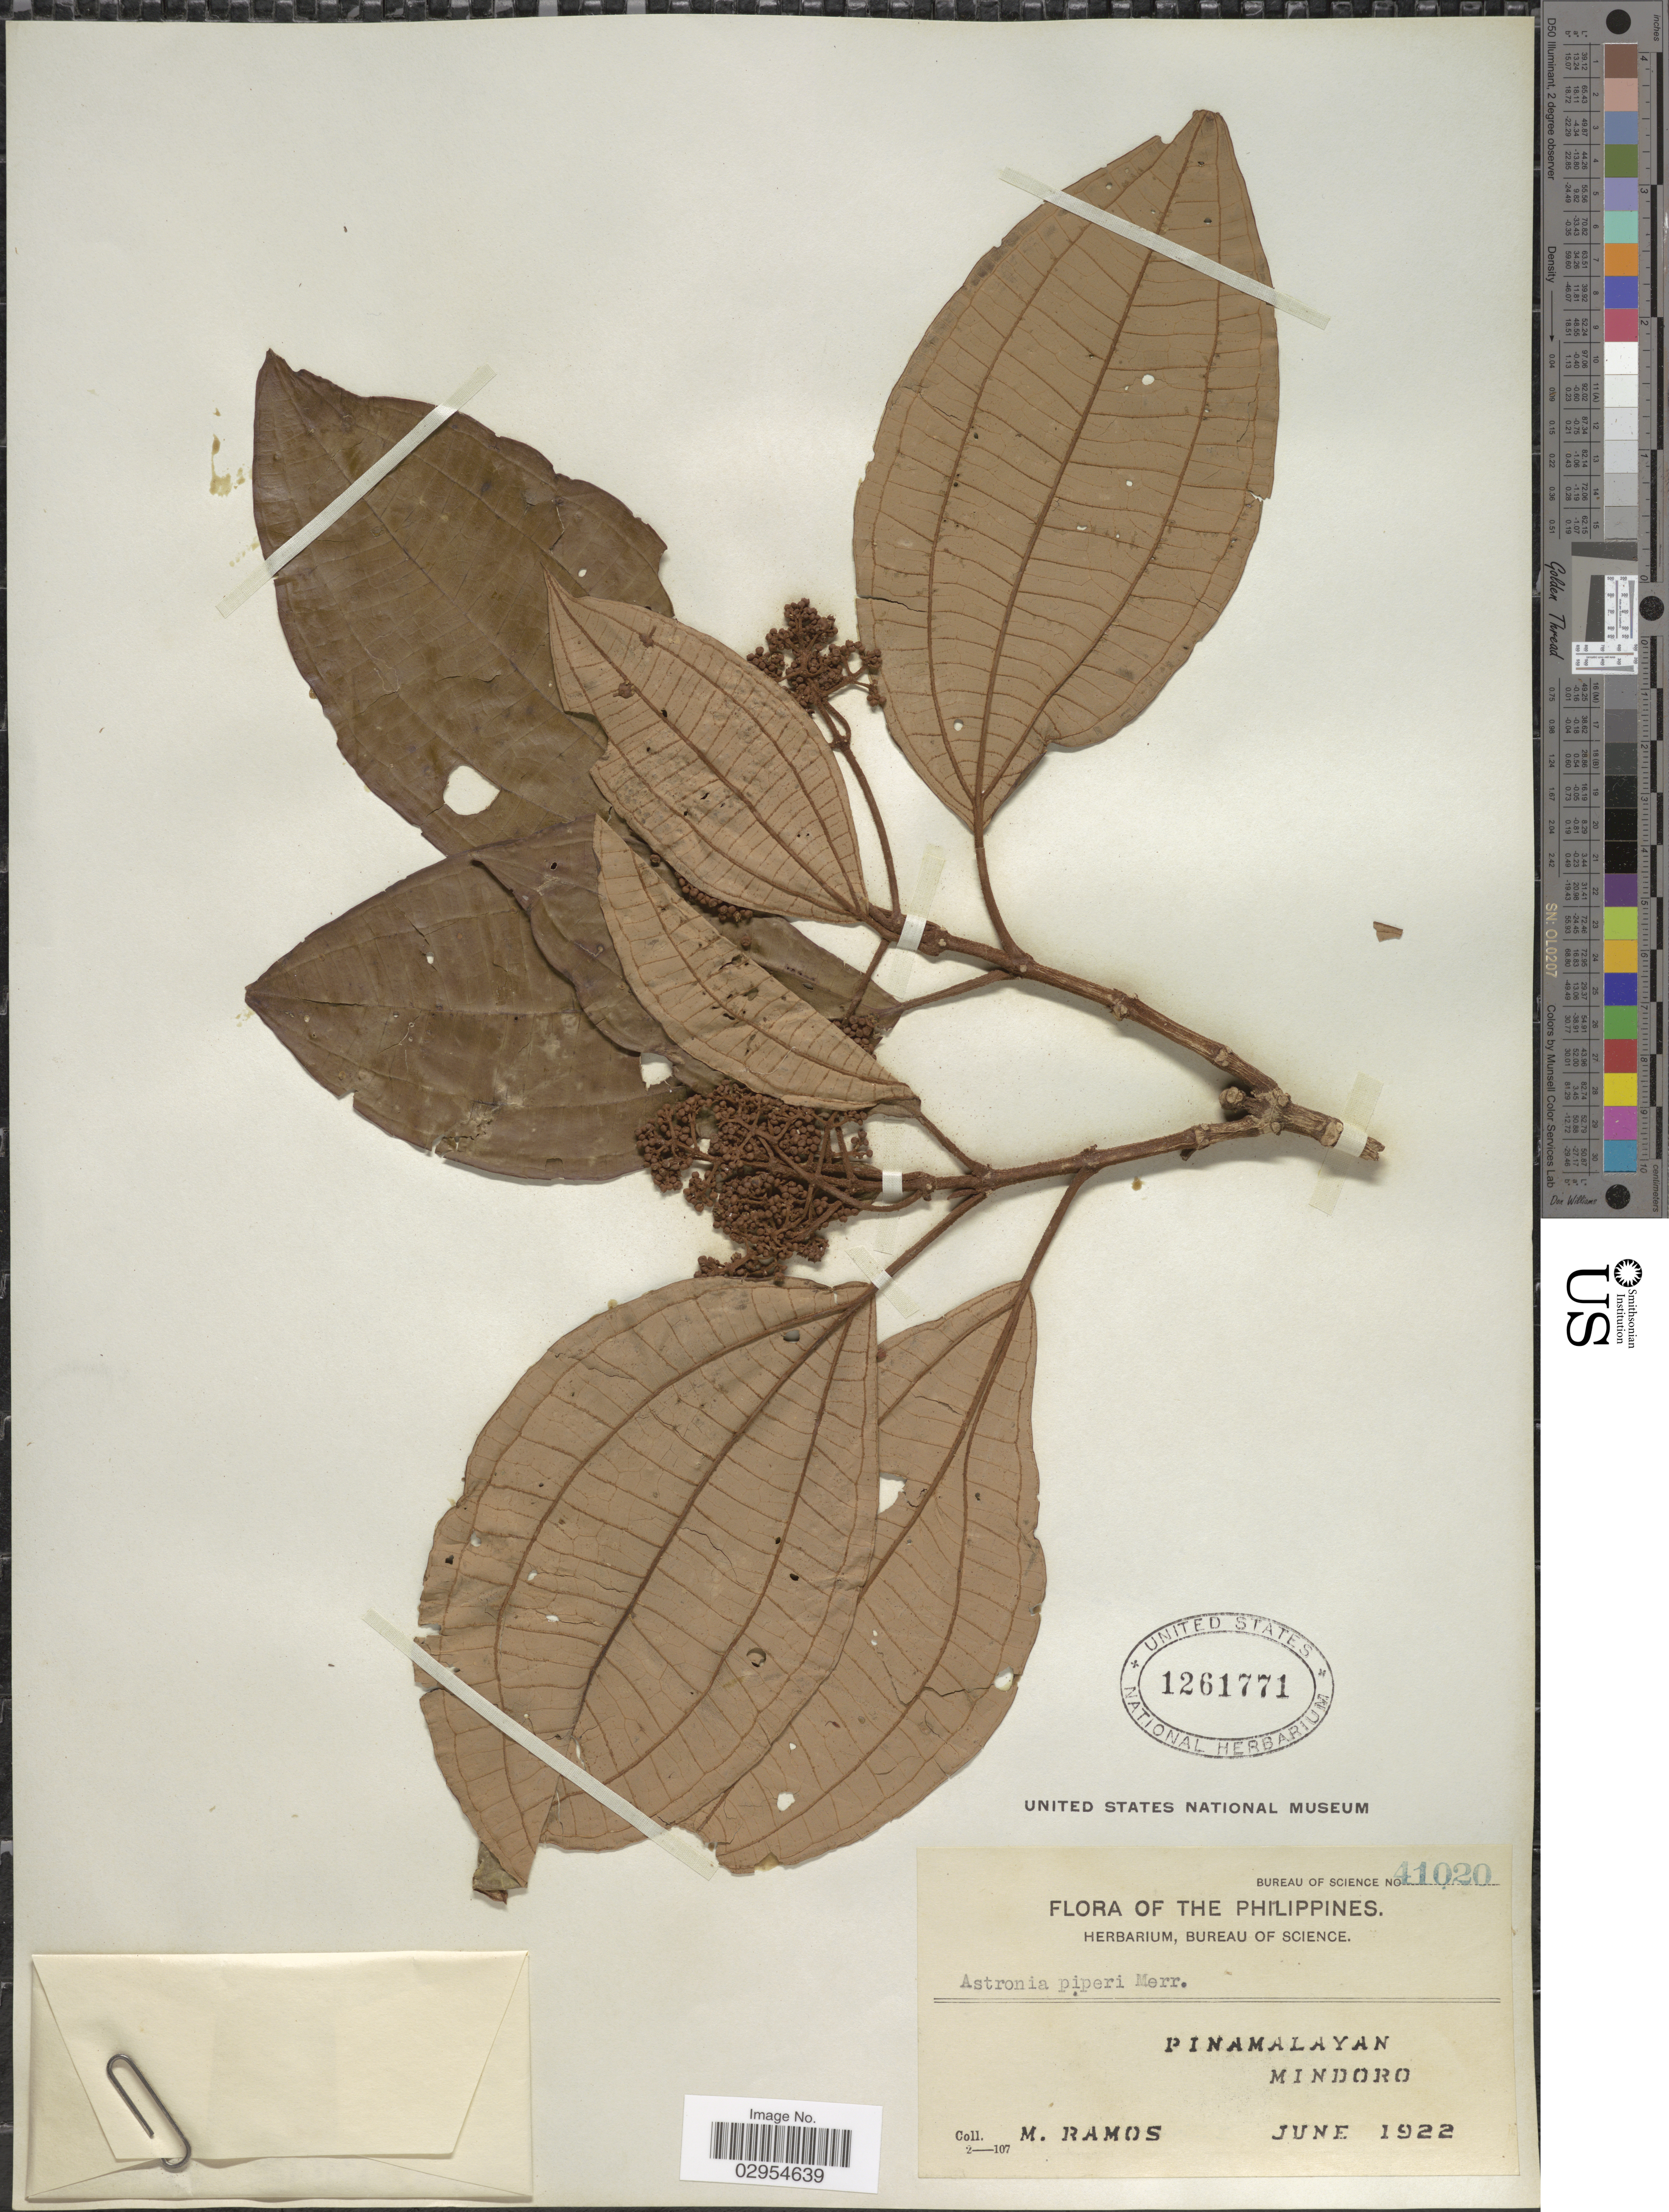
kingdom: Plantae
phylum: Tracheophyta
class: Magnoliopsida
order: Myrtales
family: Melastomataceae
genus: Astronia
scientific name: Astronia piperi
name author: Merr.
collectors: M. Ramos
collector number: Bureau of Science 41020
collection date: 1922-06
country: Philippines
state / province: Mimaropa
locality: Pinamalayan. Mindoro.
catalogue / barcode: US 1261771